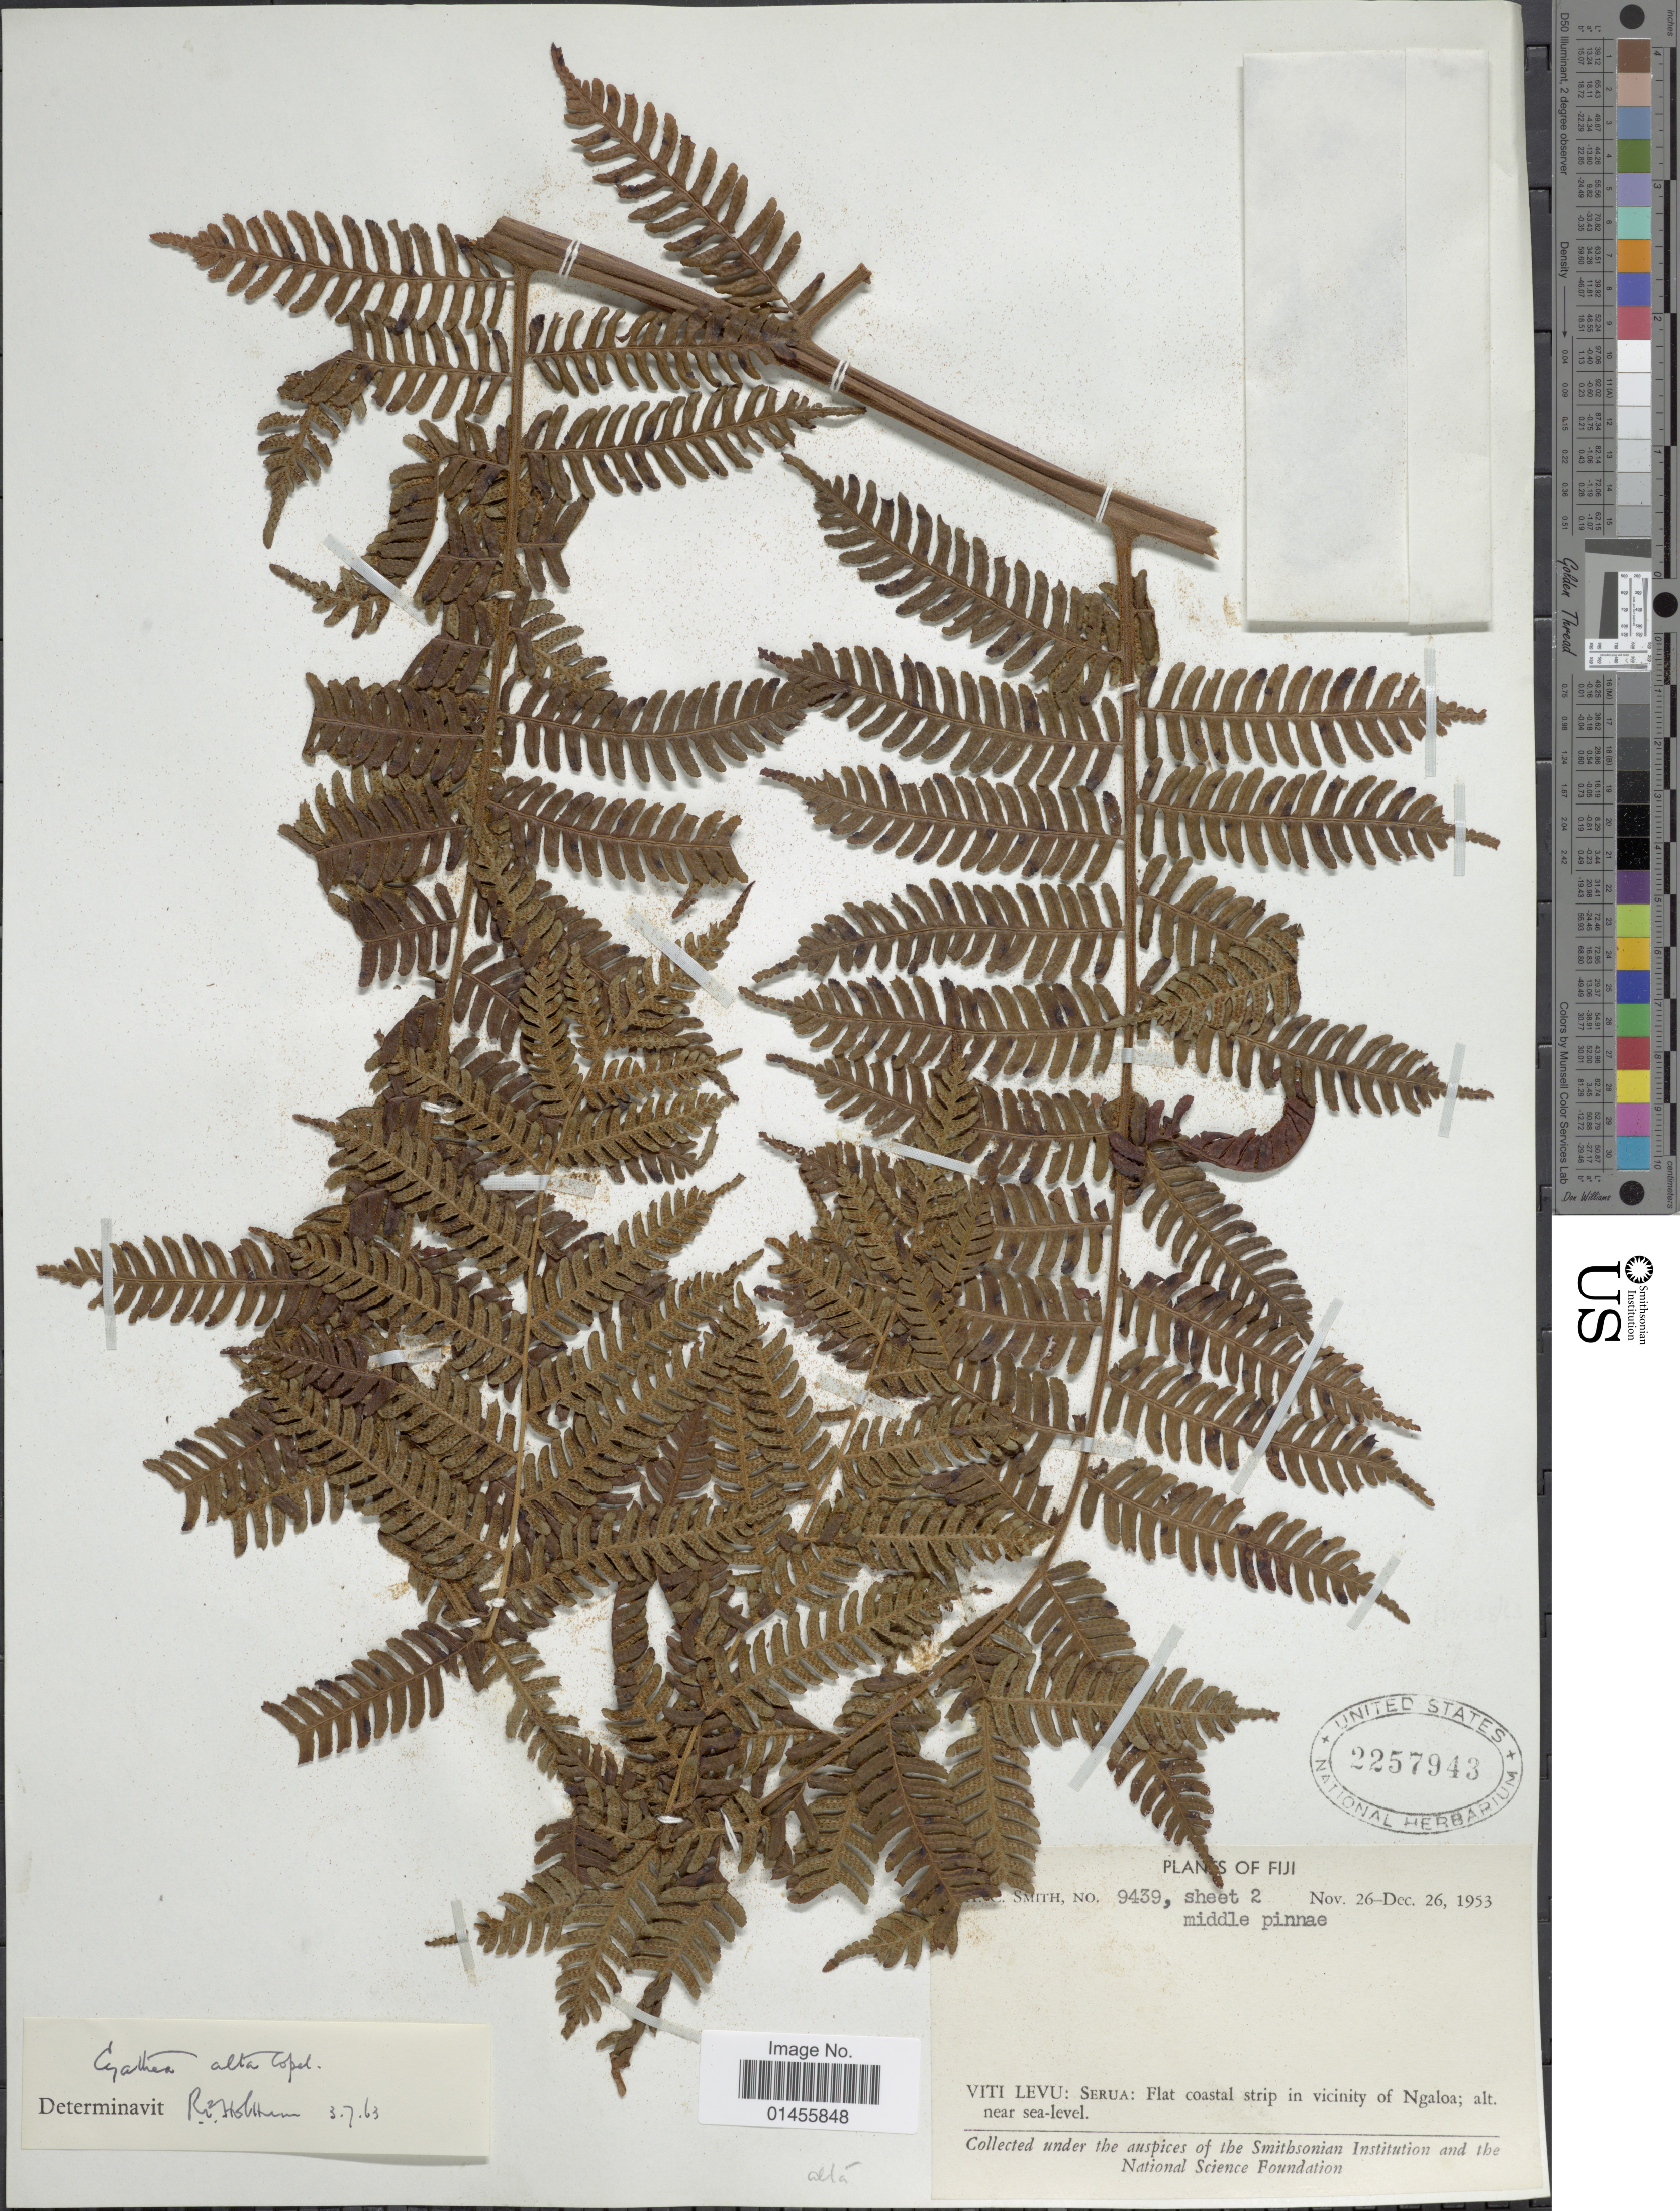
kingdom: Plantae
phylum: Tracheophyta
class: Polypodiopsida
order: Cyatheales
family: Cyatheaceae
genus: Alsophila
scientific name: Alsophila alta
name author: (Copel.) R.M. Tryon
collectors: A. C. Smith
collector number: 9439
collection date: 1953-11-26/1953-12-26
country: Fiji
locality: Viti Levu: Serua: Flat coastal strip in vicinity of Ngaloa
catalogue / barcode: US 2257943